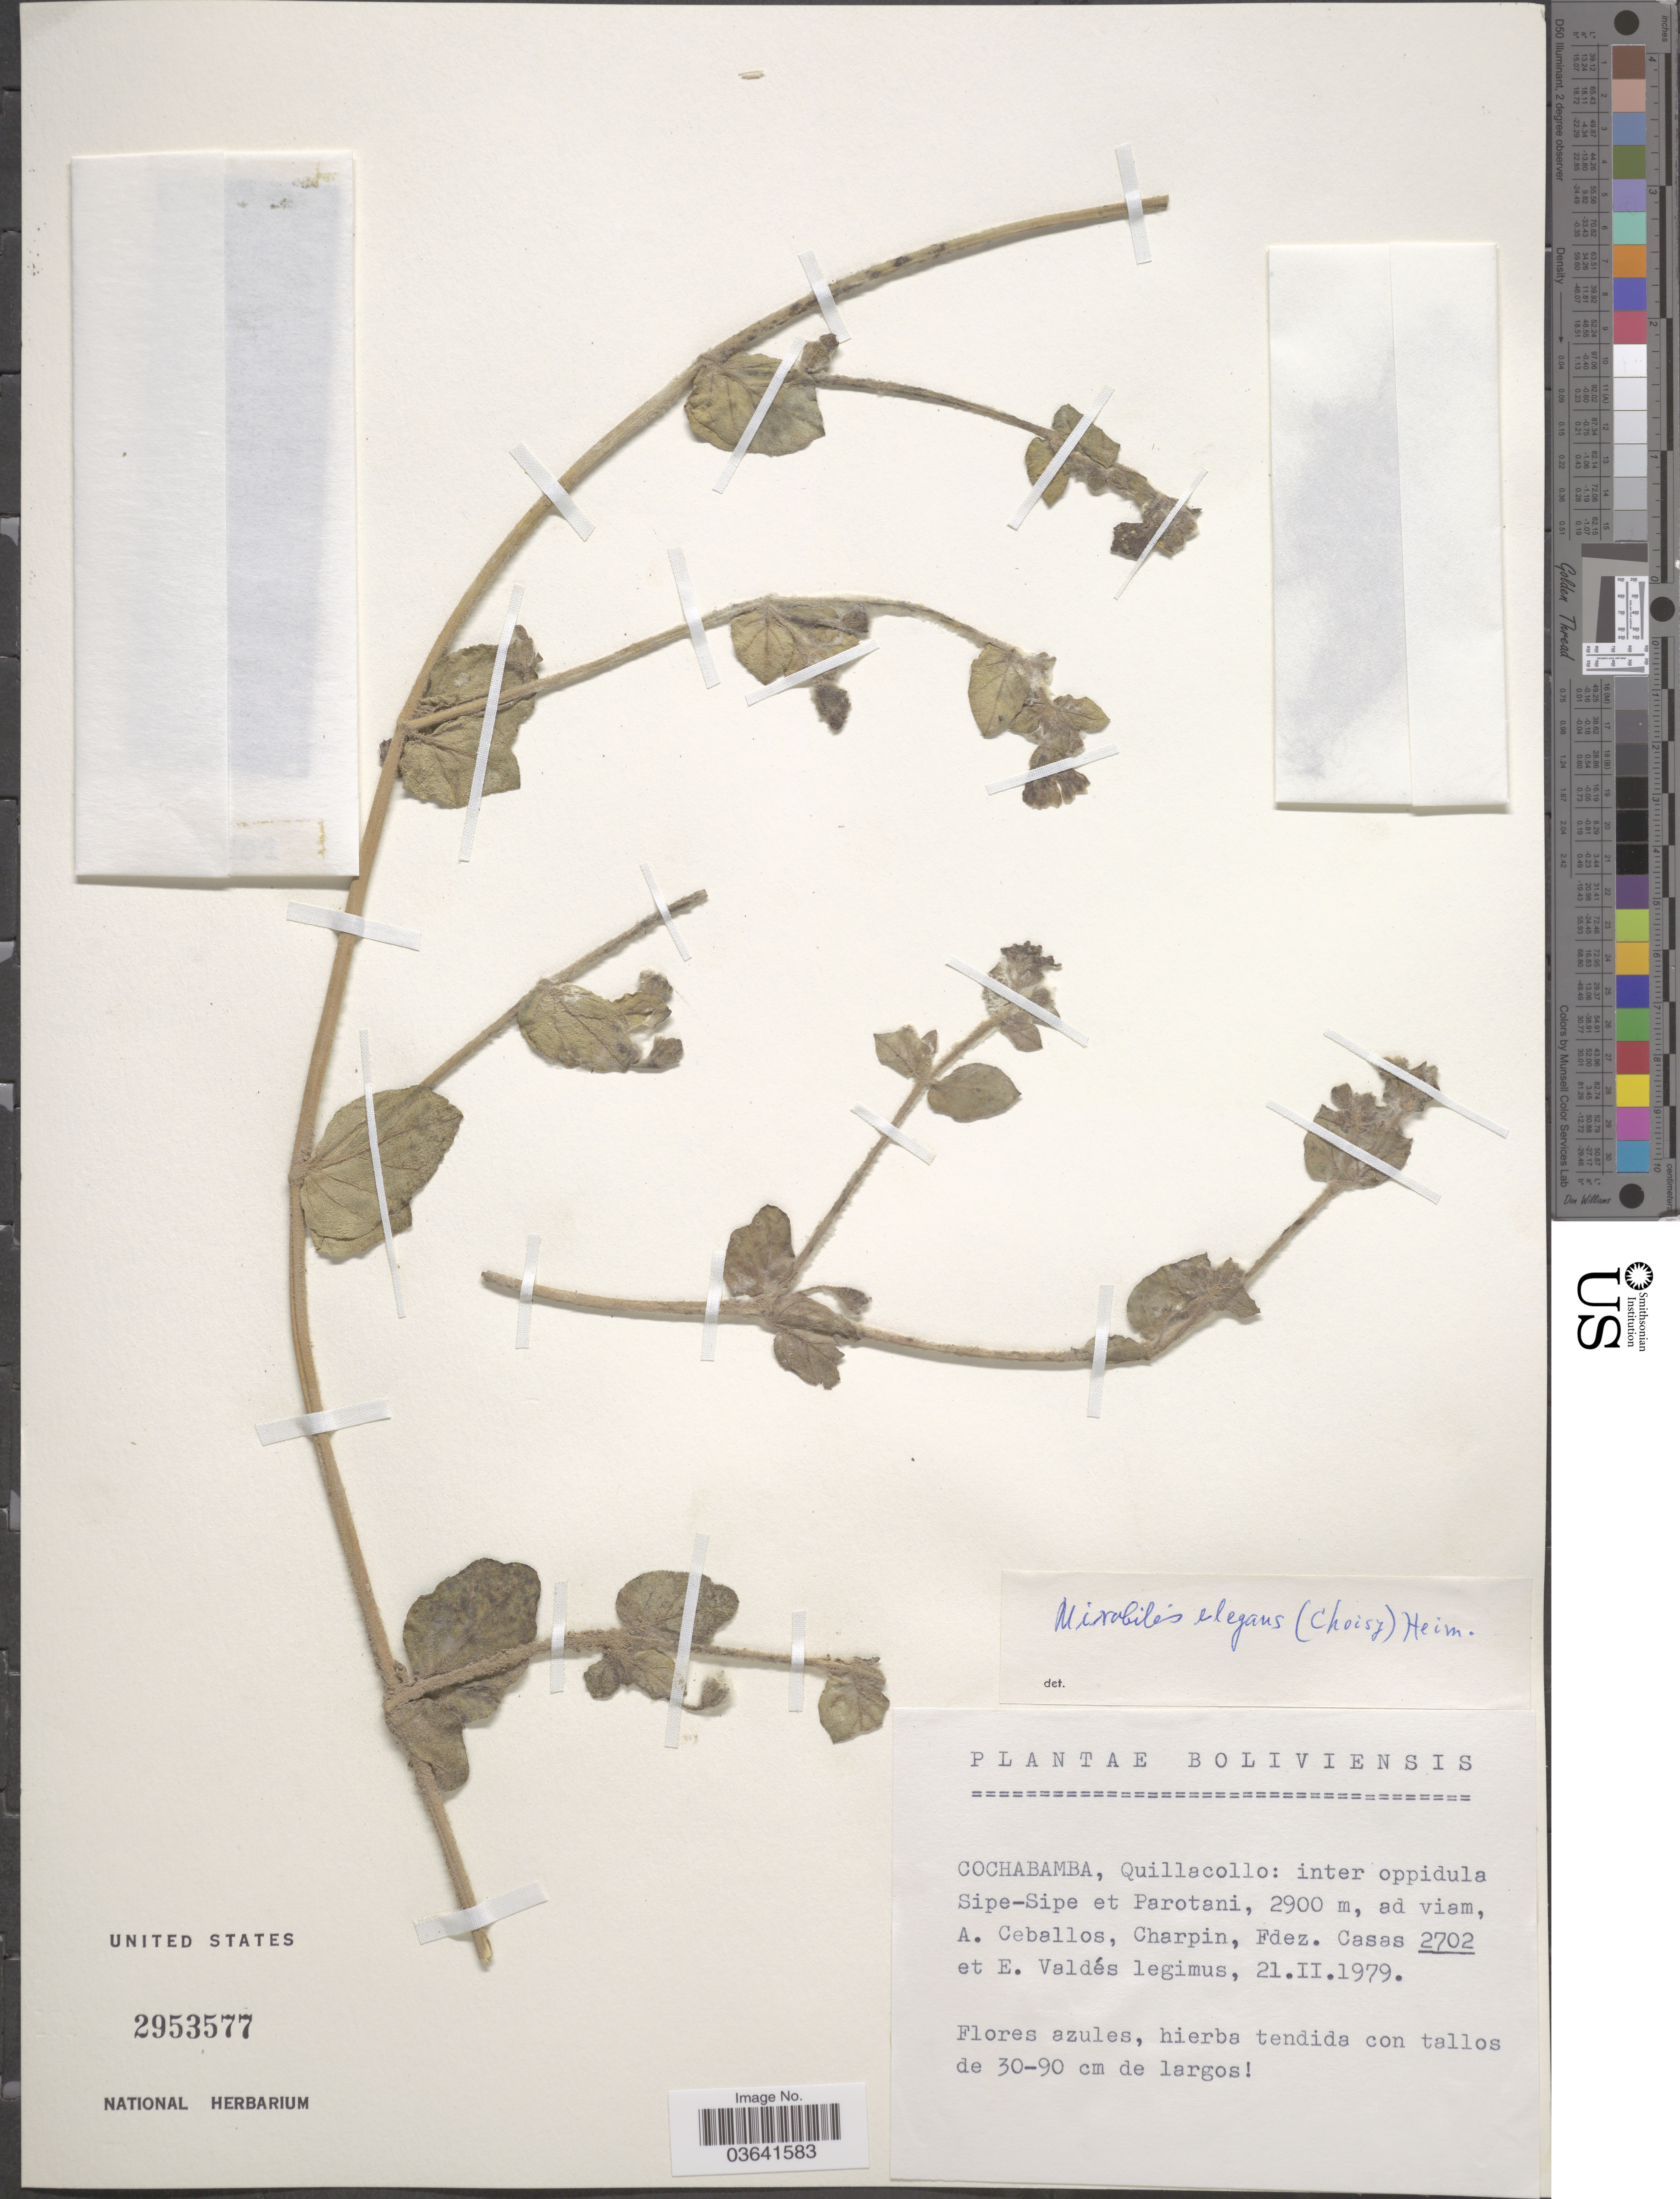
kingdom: Plantae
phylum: Tracheophyta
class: Magnoliopsida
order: Caryophyllales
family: Nyctaginaceae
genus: Mirabilis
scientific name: Mirabilis elegans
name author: (Choisy) Heimerl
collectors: A. Ceballos, Charpin, F. Casas & E. Valdés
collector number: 2702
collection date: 1979-02-21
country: Bolivia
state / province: Cochabamba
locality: Quillacollo: inter oppidula Sipe-Sipe et Parotani.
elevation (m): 2900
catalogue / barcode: US 2953577